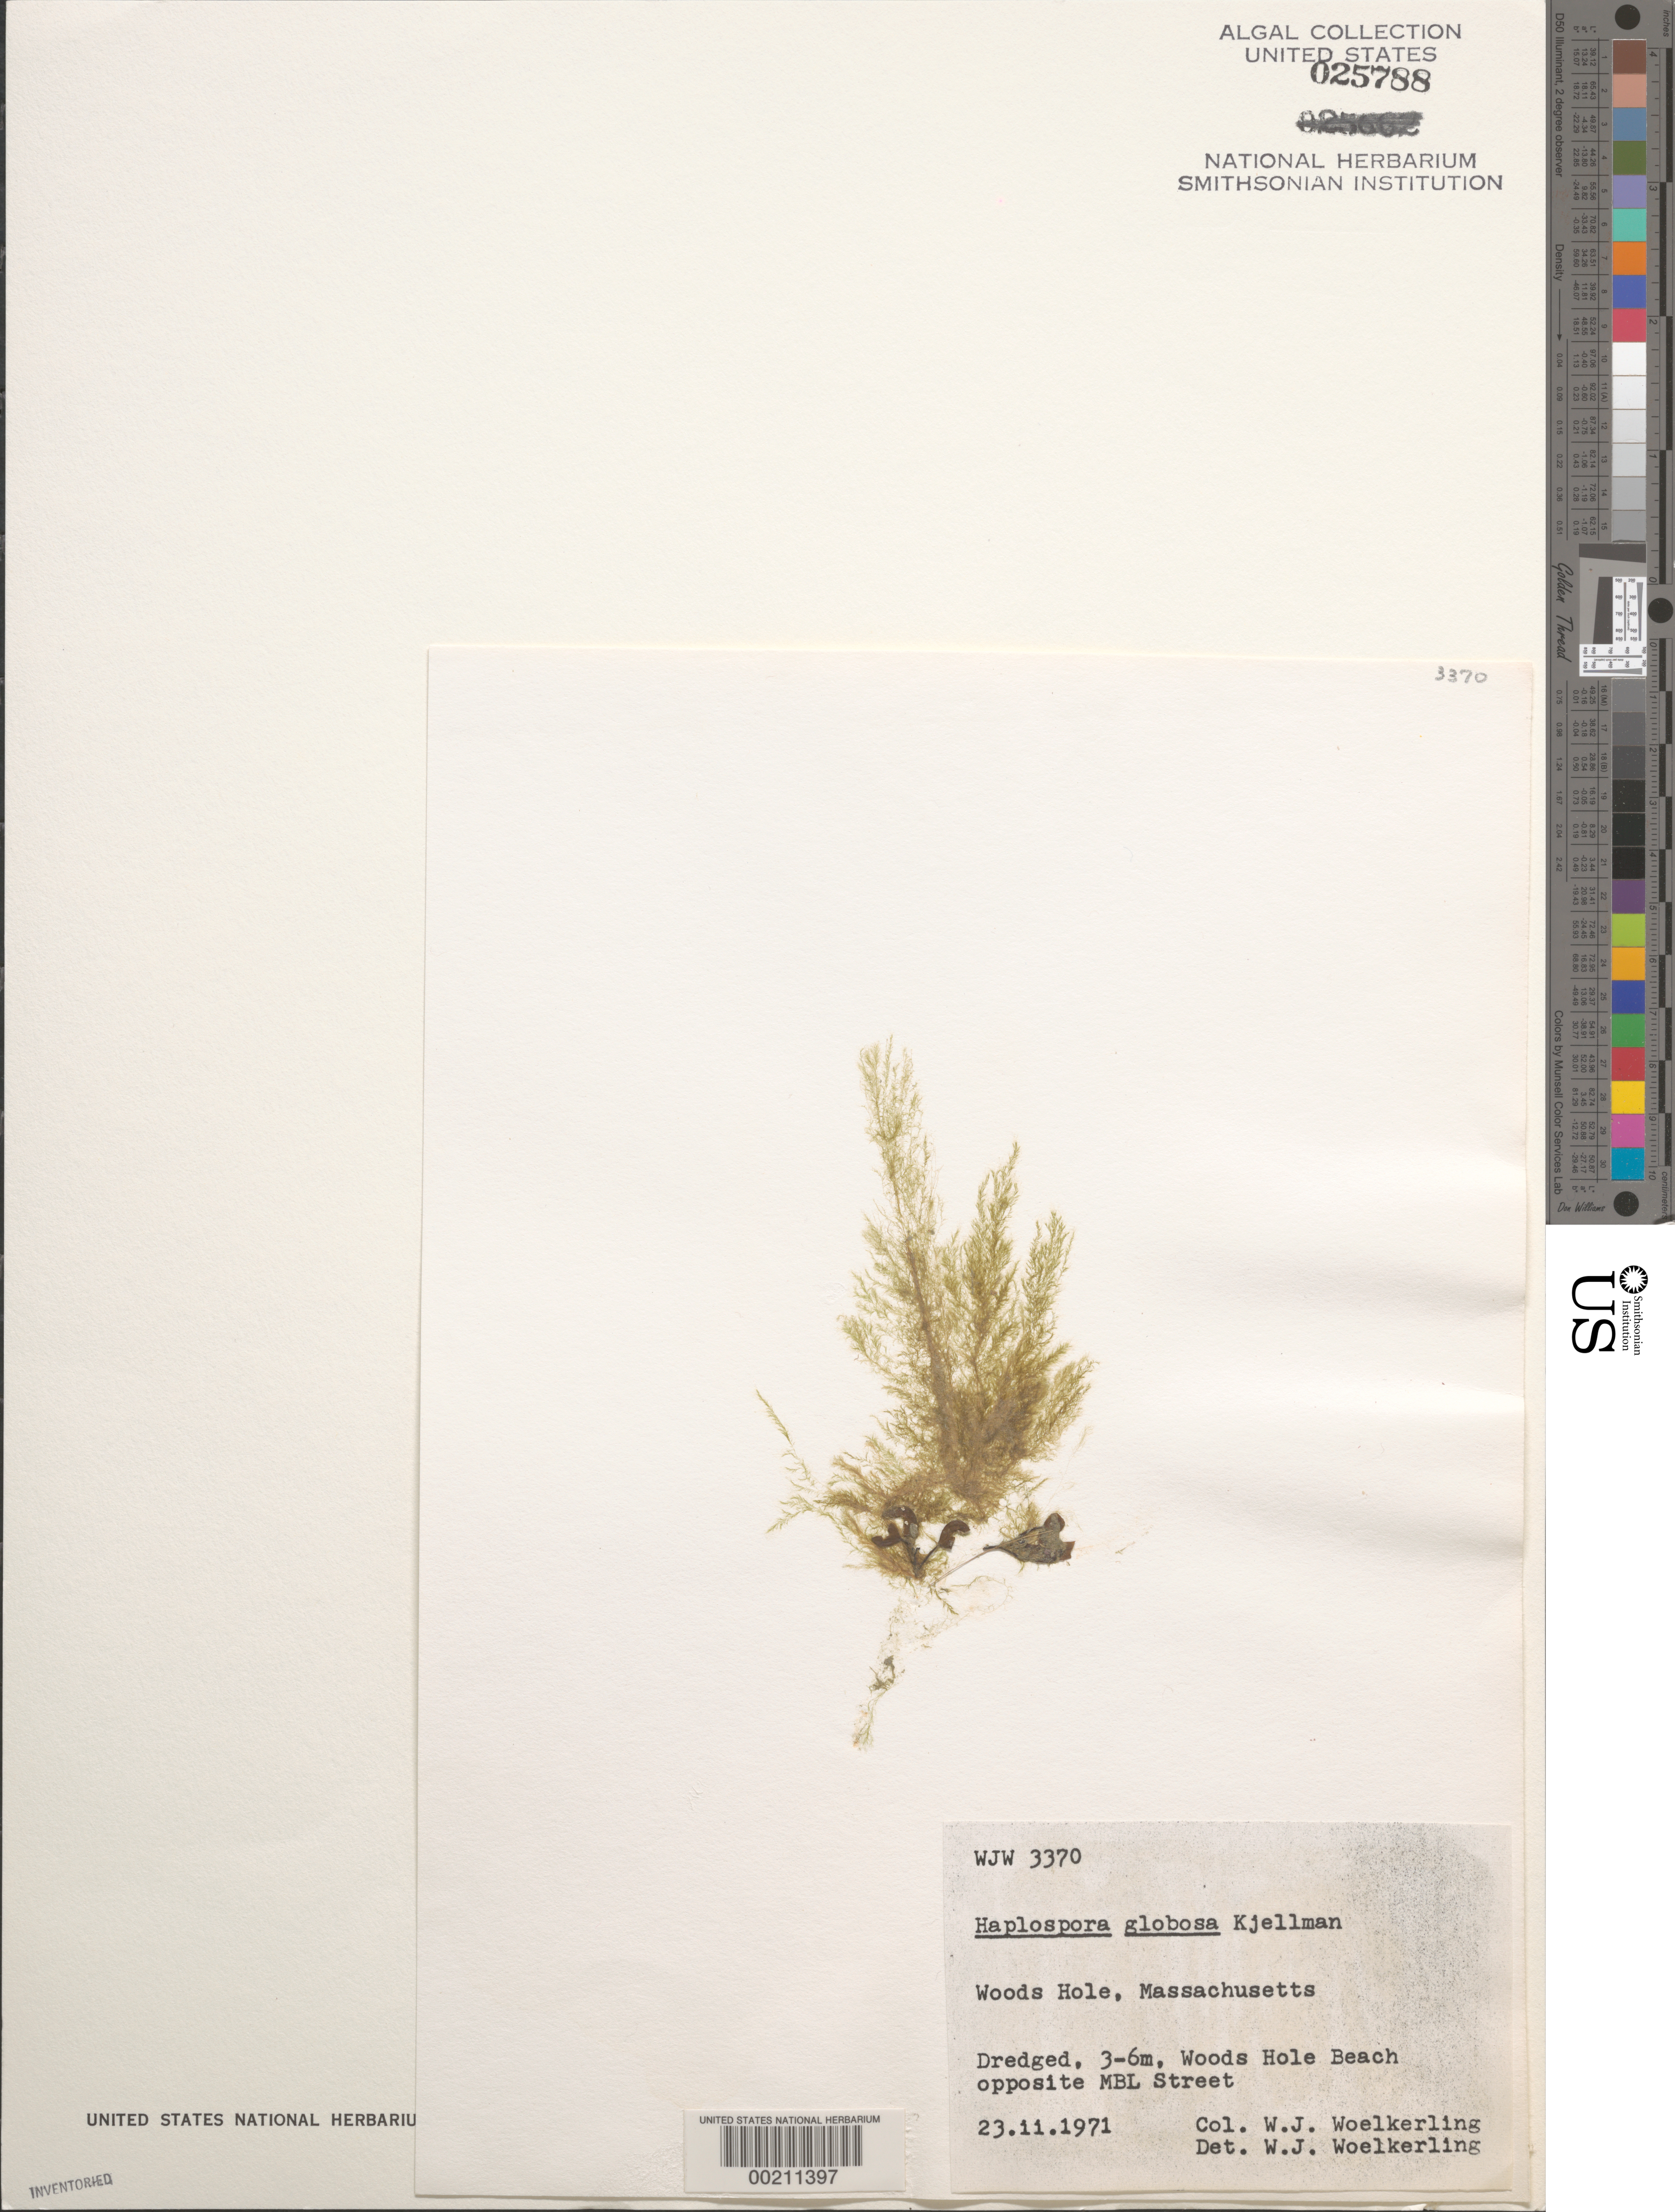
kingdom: Chromista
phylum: Ochrophyta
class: Phaeophyceae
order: Tilopteridales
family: Tilopteridaceae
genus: Haplospora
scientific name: Haplospora globosa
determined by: Woelkerling, W. J.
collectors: W. Woelkerling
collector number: WJW 3370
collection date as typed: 25 Feb 1971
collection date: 1971-02-25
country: United States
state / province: Massachusetts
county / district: Barnstable County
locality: Woods Hole, Woods Hole beach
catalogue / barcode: US 25788